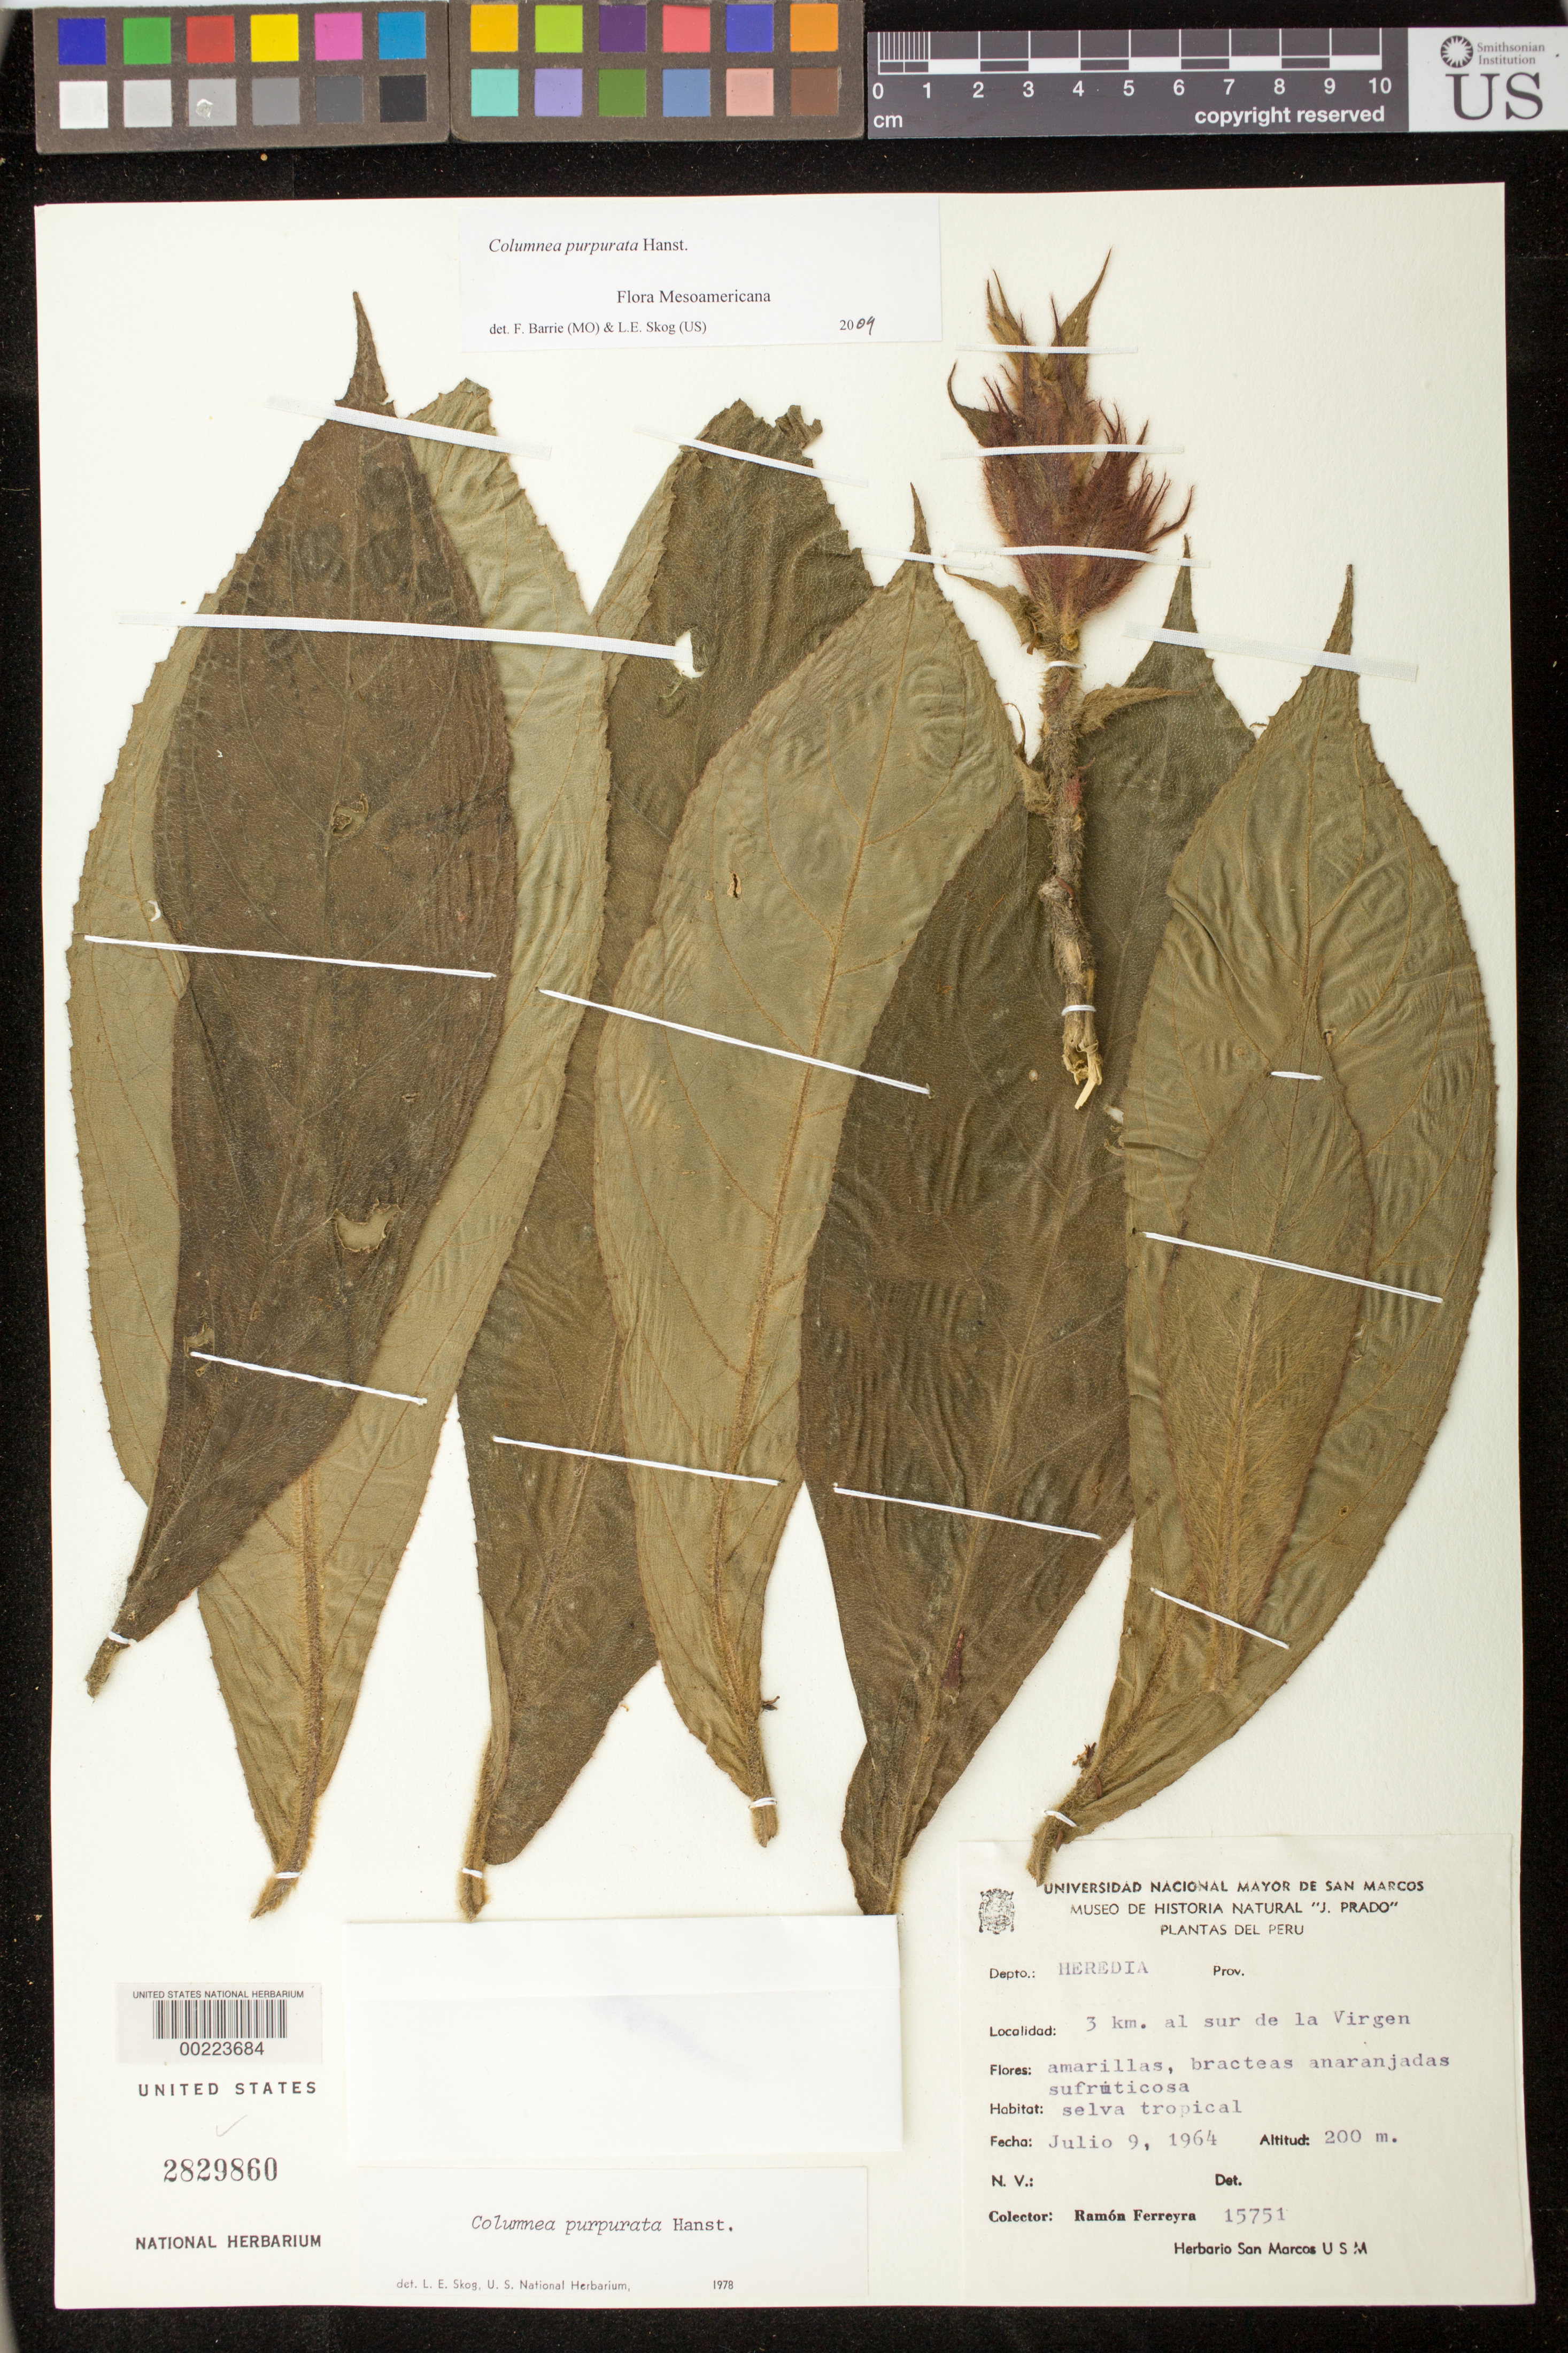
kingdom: Plantae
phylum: Tracheophyta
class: Magnoliopsida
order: Lamiales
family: Gesneriaceae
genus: Columnea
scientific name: Columnea purpurata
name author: Hanst.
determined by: Clark, J. L., (SEL), The Marie Selby Botanical Garden (UNITED STATES)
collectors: R. A. Ferreyra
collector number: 15751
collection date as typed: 09 Jul 1964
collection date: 1964-07-09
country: Costa Rica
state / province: Heredia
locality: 3 km S of La Virgen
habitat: Tropical forest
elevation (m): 200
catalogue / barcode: US 2829860